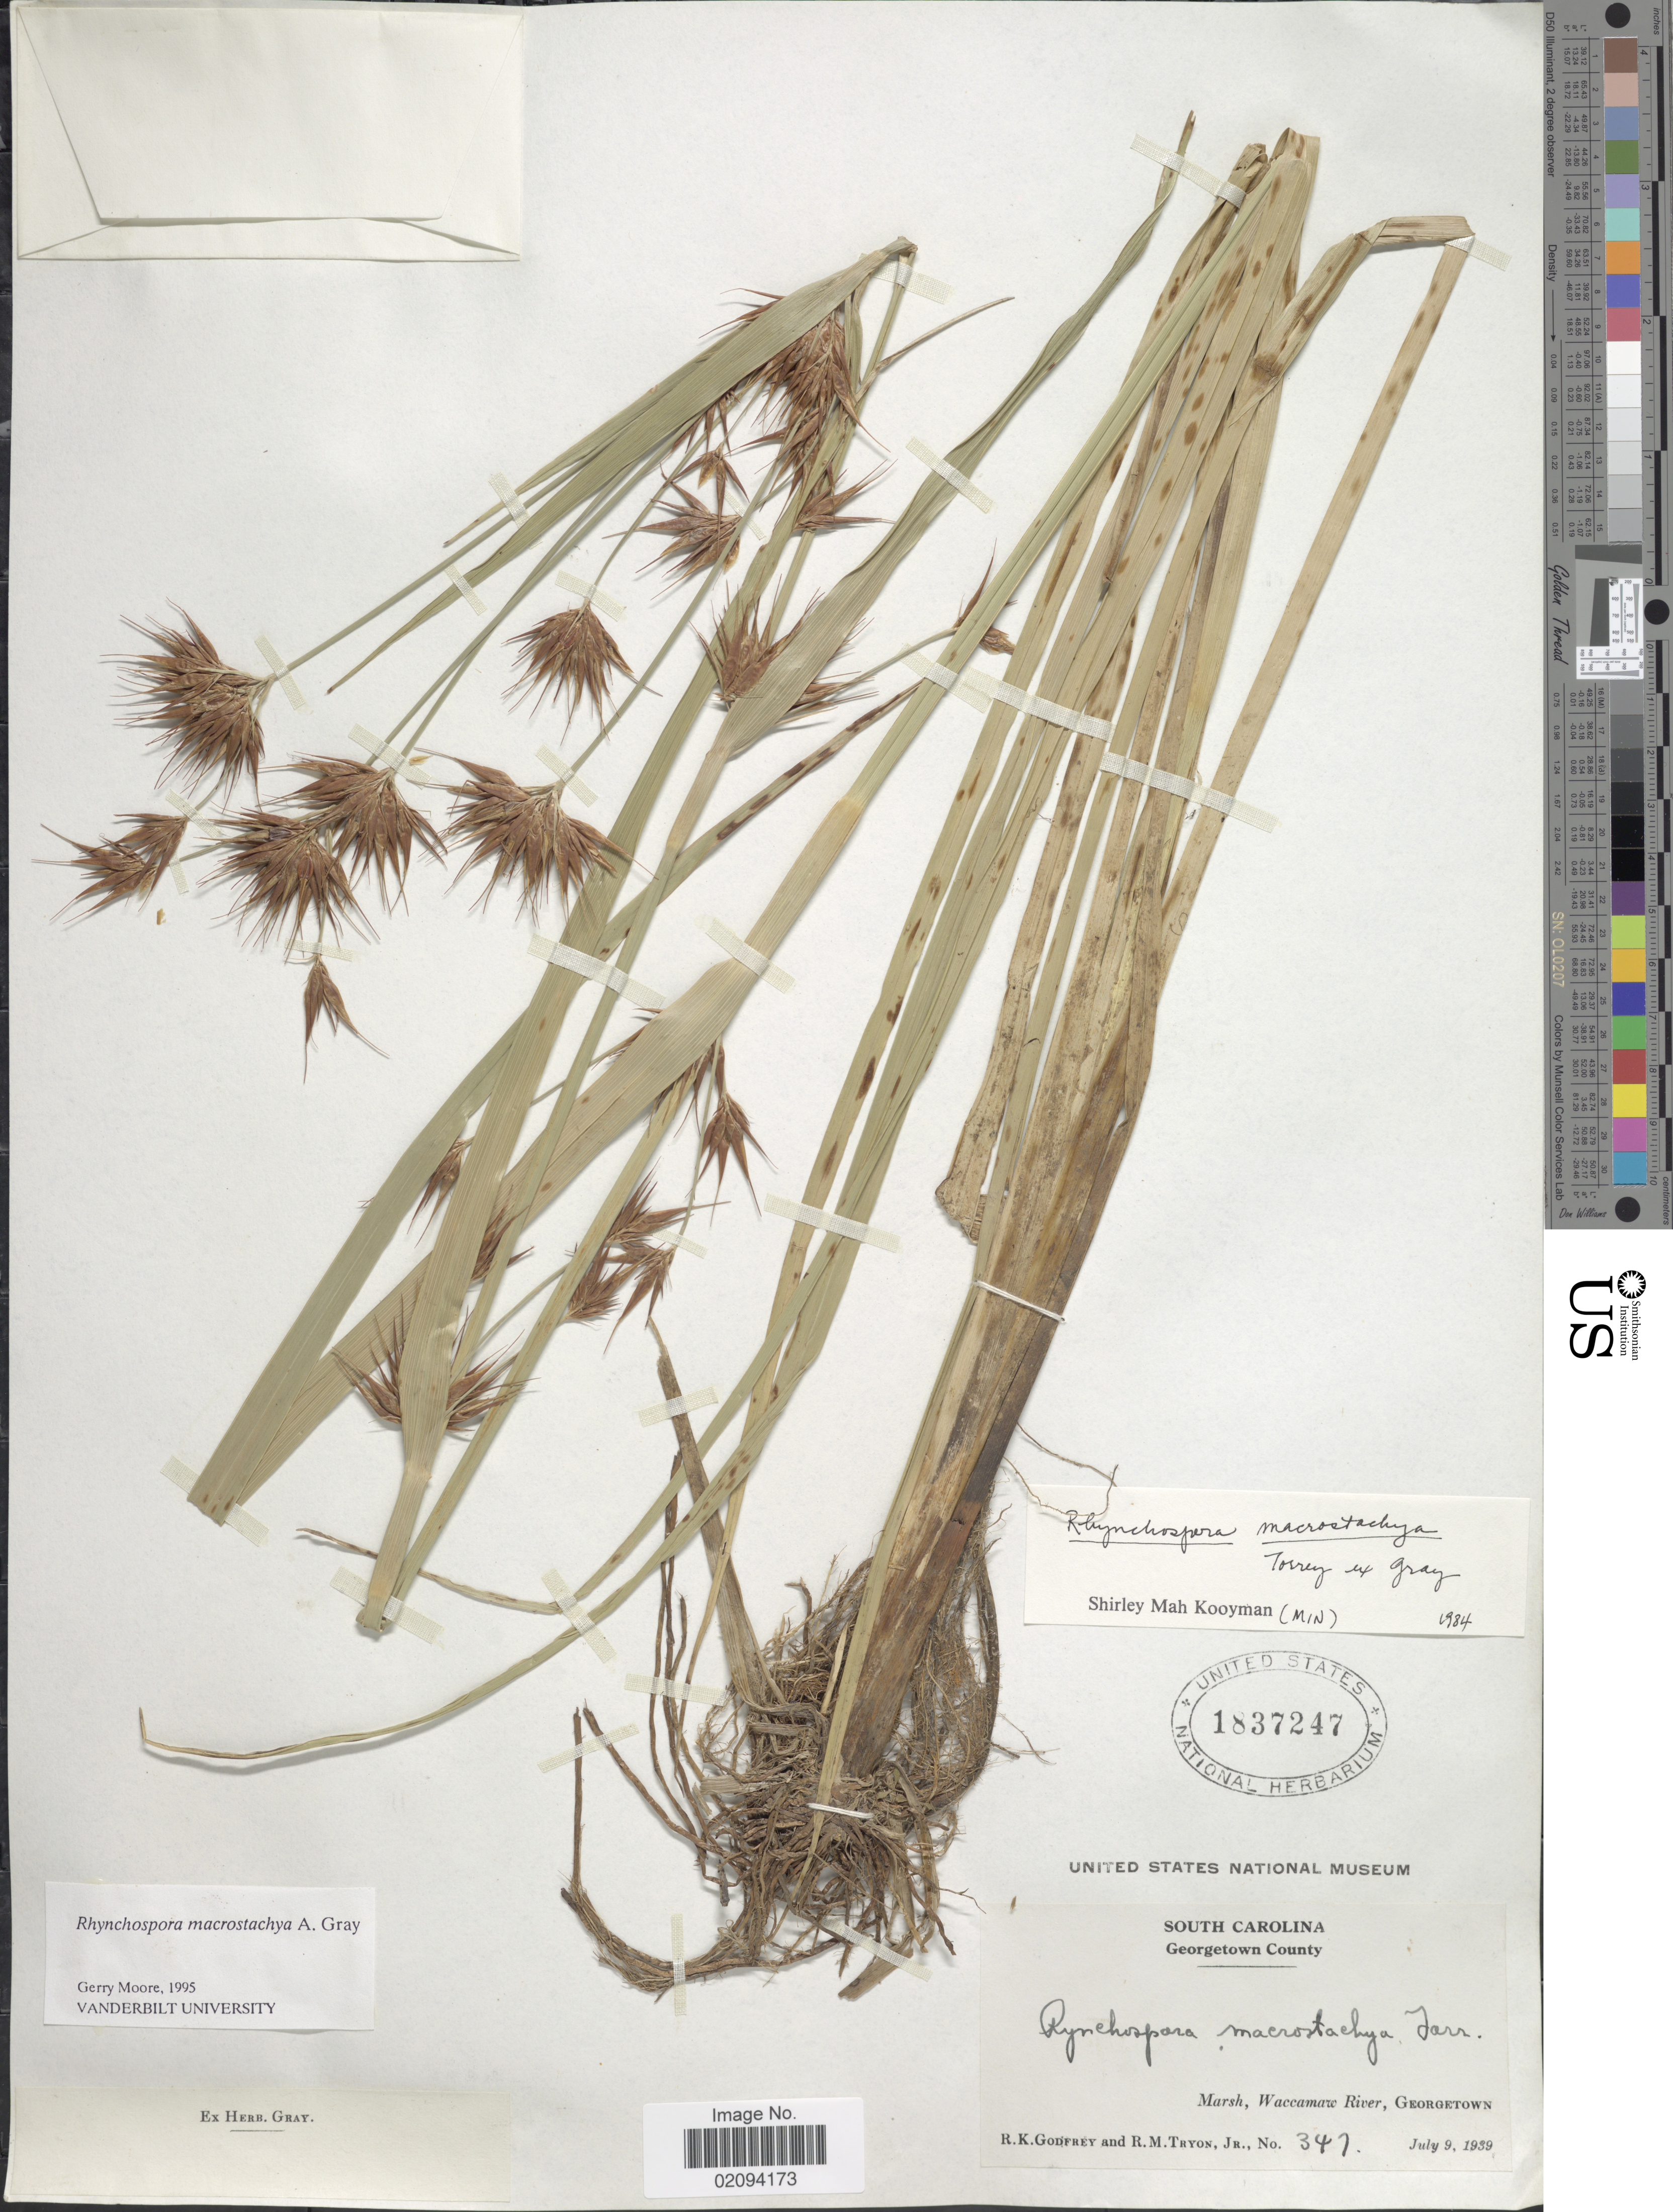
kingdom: Plantae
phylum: Tracheophyta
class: Liliopsida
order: Poales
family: Cyperaceae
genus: Rhynchospora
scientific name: Rhynchospora macrostachya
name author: Torr. ex A. Gray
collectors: R. K. Godfrey & R. M. Tryon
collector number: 347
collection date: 1939-07-09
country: United States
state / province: South Carolina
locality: Georgetown County. Marsh, Waccamaw River, Georgetown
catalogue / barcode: US 1837247